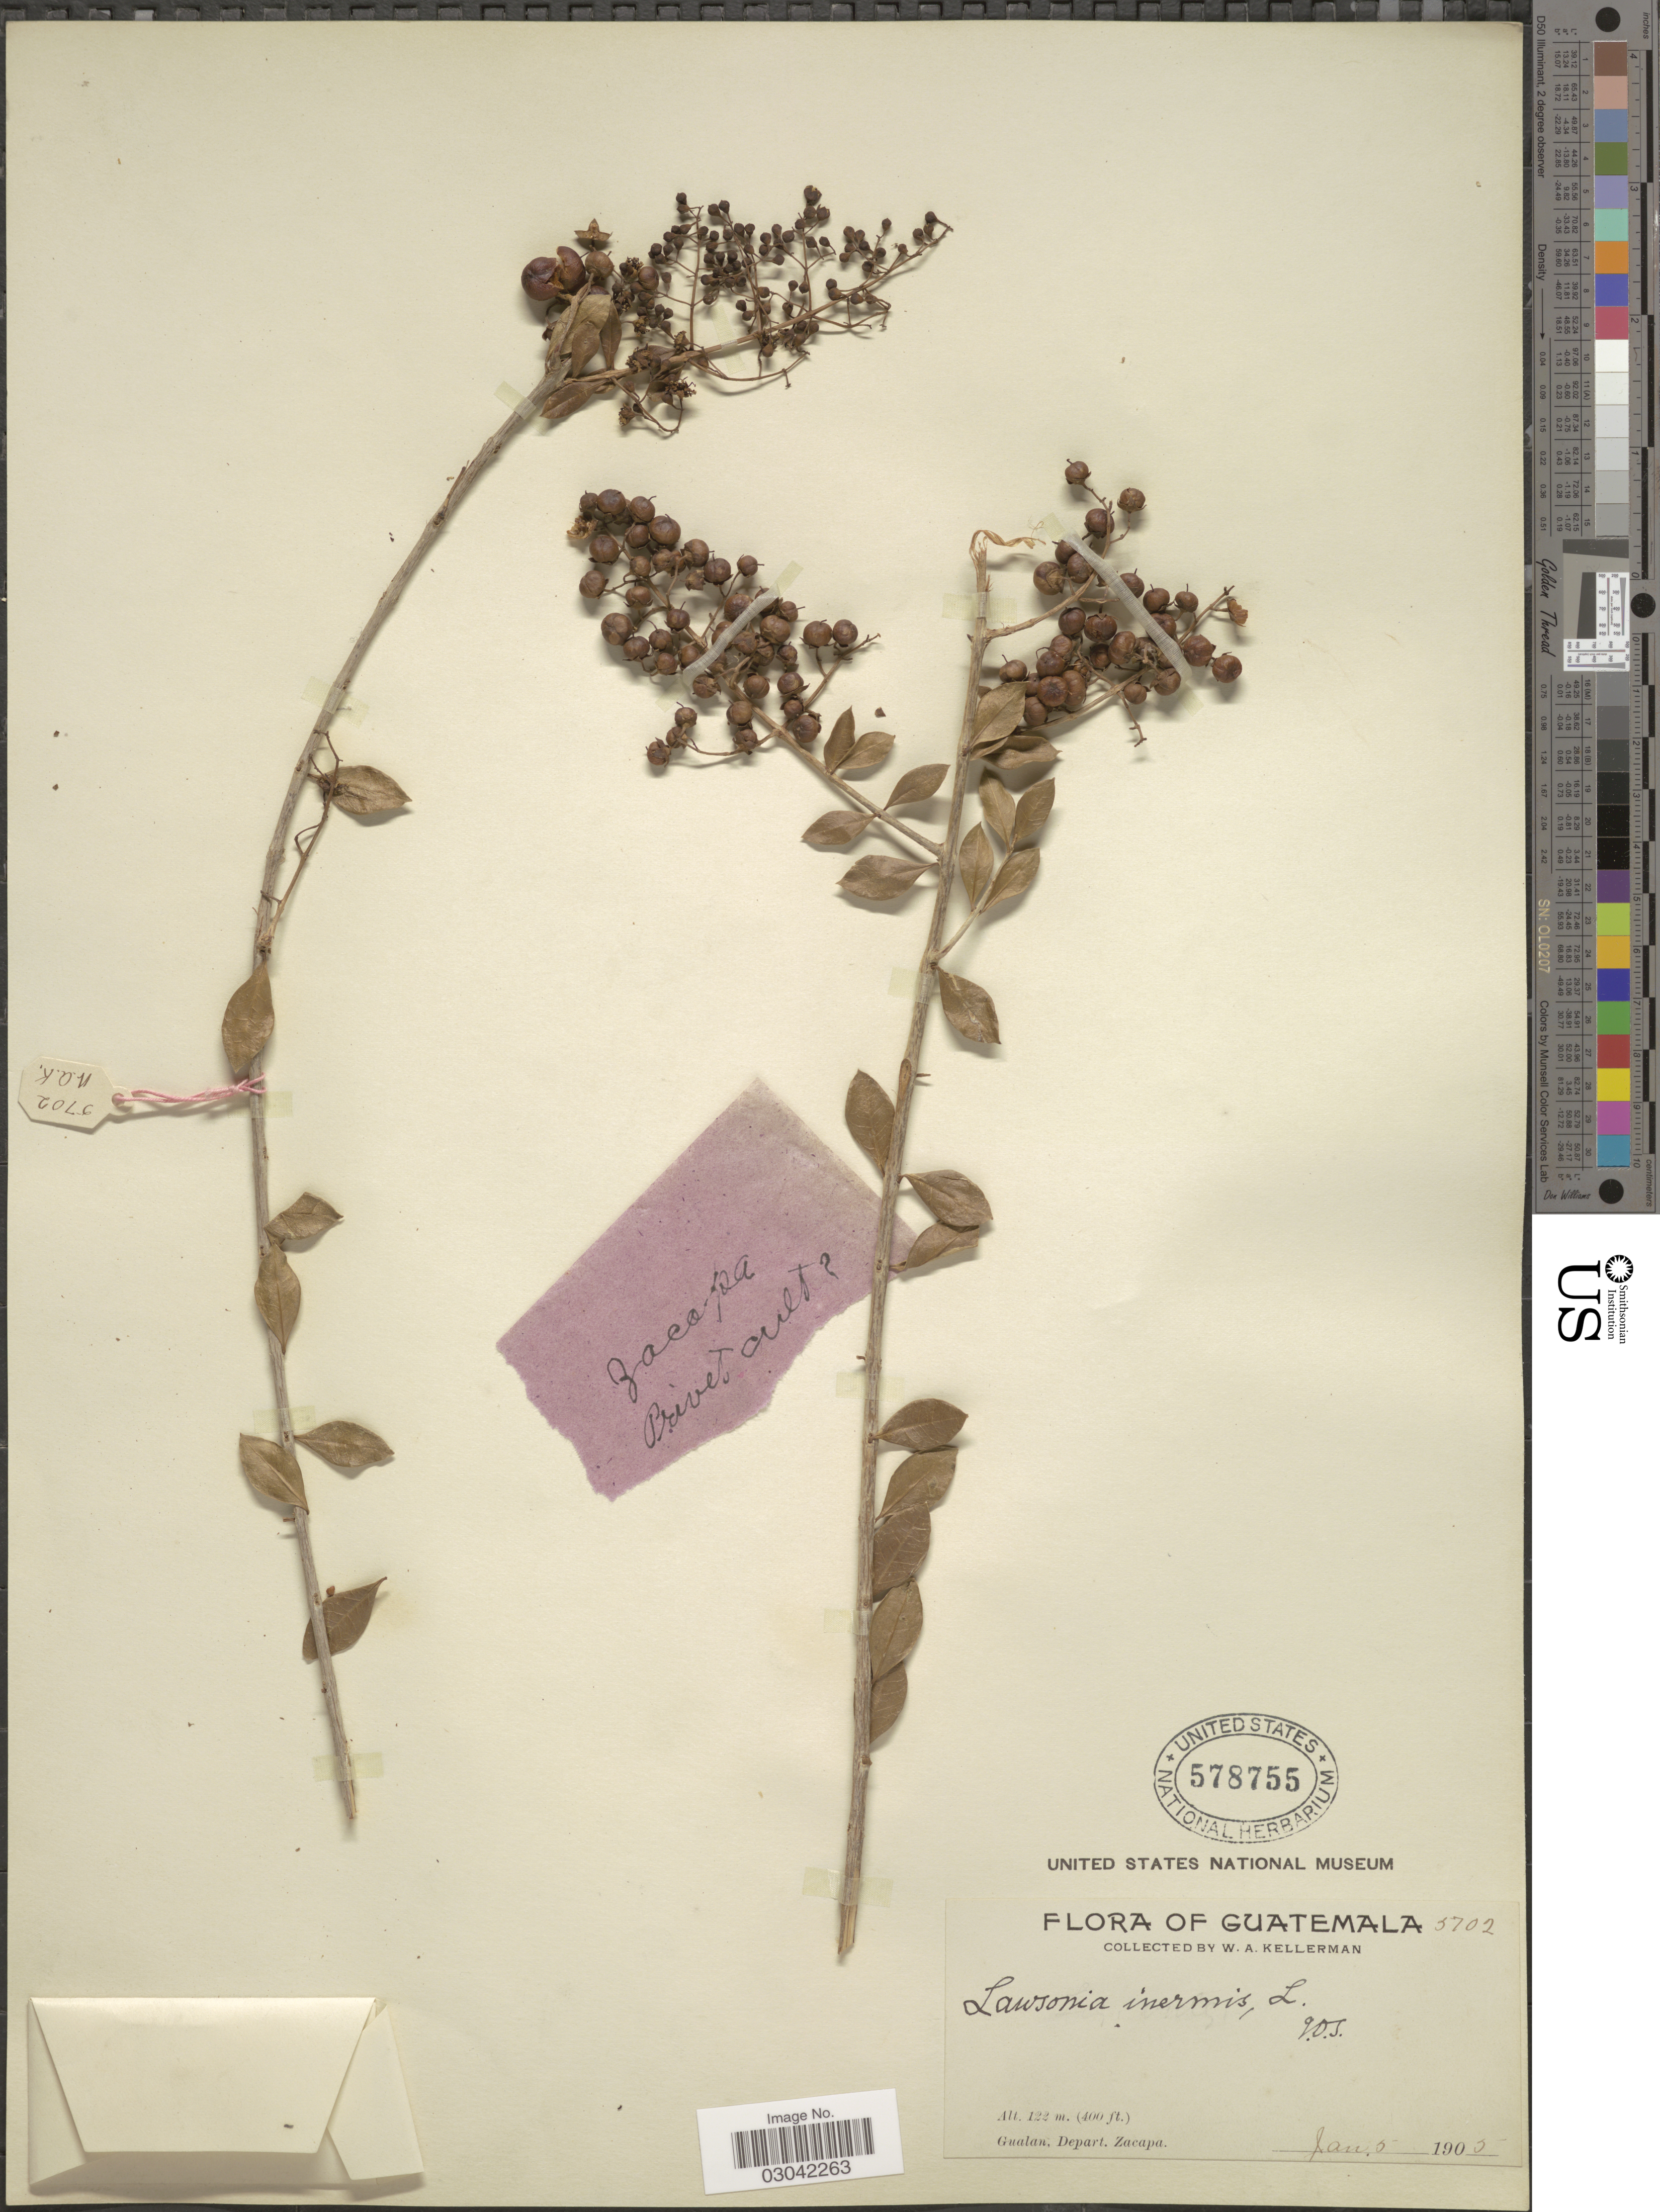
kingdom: Plantae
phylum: Tracheophyta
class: Magnoliopsida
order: Myrtales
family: Lythraceae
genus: Lawsonia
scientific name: Lawsonia inermis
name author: L.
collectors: W. Kellerman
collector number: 5702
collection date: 1905-01-05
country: Guatemala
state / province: Zacapa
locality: Gualan, Depart. Zacapan.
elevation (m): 122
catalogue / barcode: US 578755